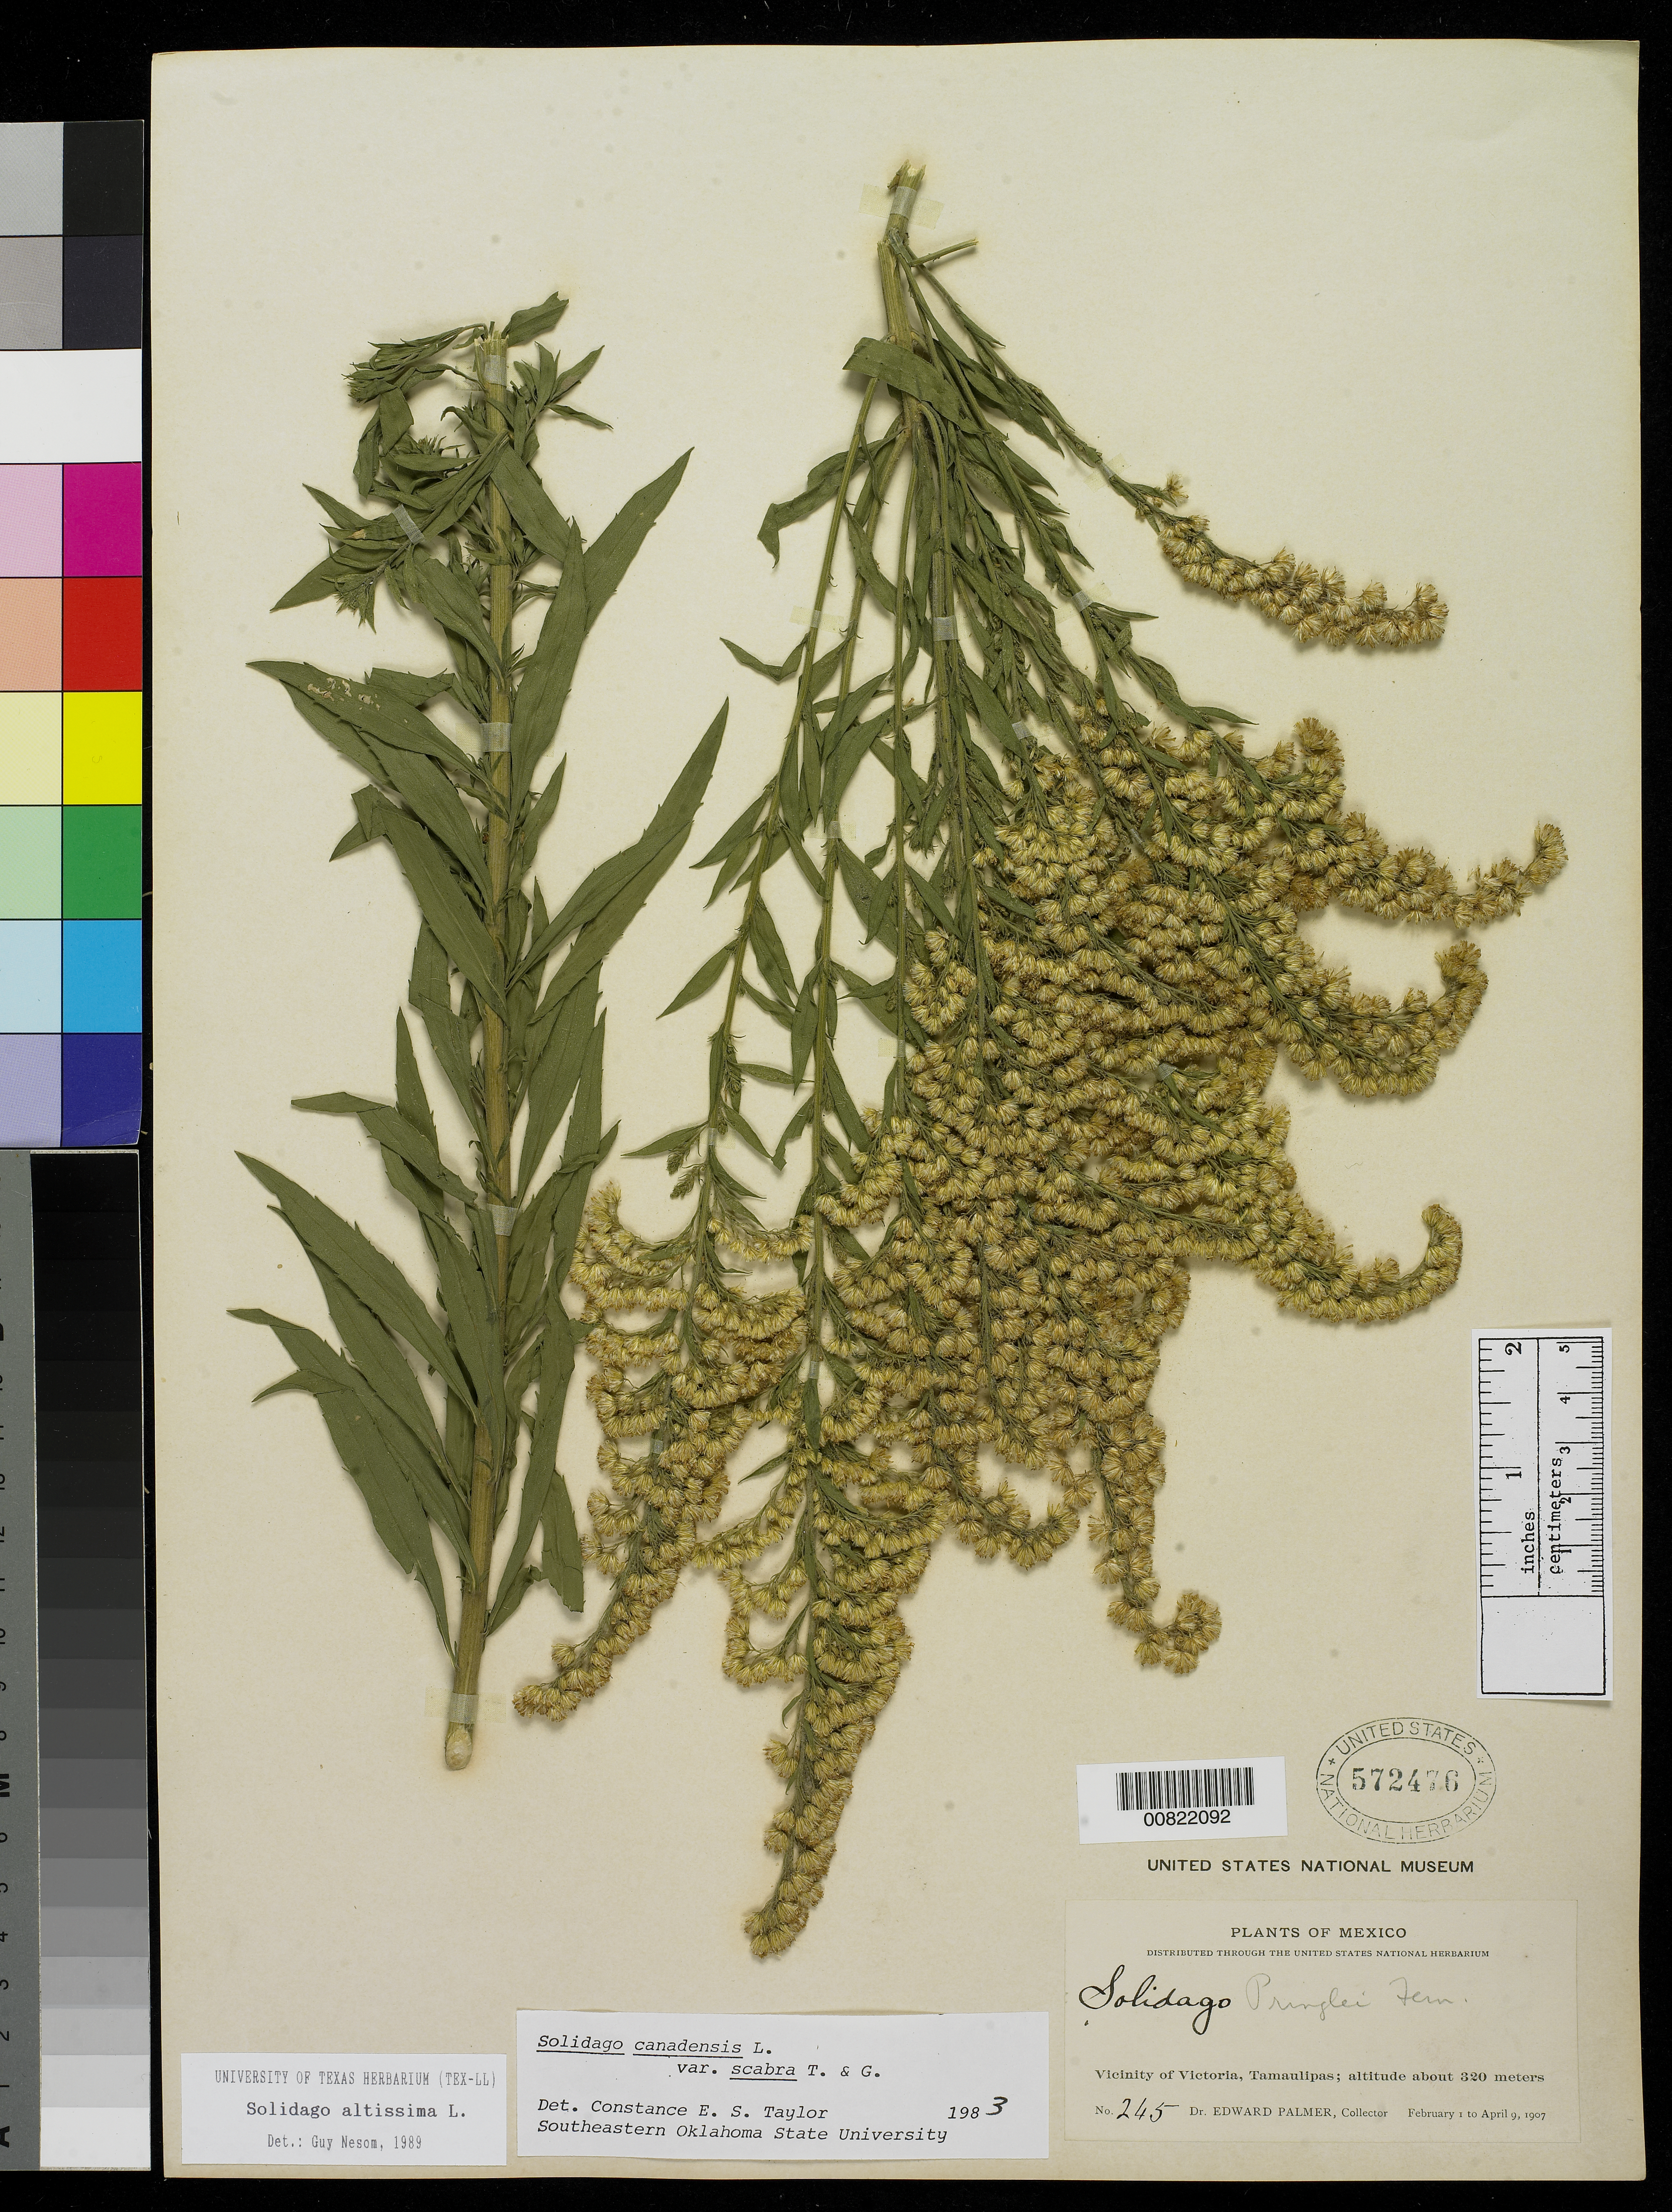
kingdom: Plantae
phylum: Tracheophyta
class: Magnoliopsida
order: Asterales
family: Asteraceae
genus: Solidago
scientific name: Solidago altissima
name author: L.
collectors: E. Palmer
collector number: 245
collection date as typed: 01 Feb 1907 to 09 Apr 1907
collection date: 1907-02-01/1907-04-09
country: Mexico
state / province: Tamaulipas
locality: Vicinity of Victoria.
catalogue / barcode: US 572476